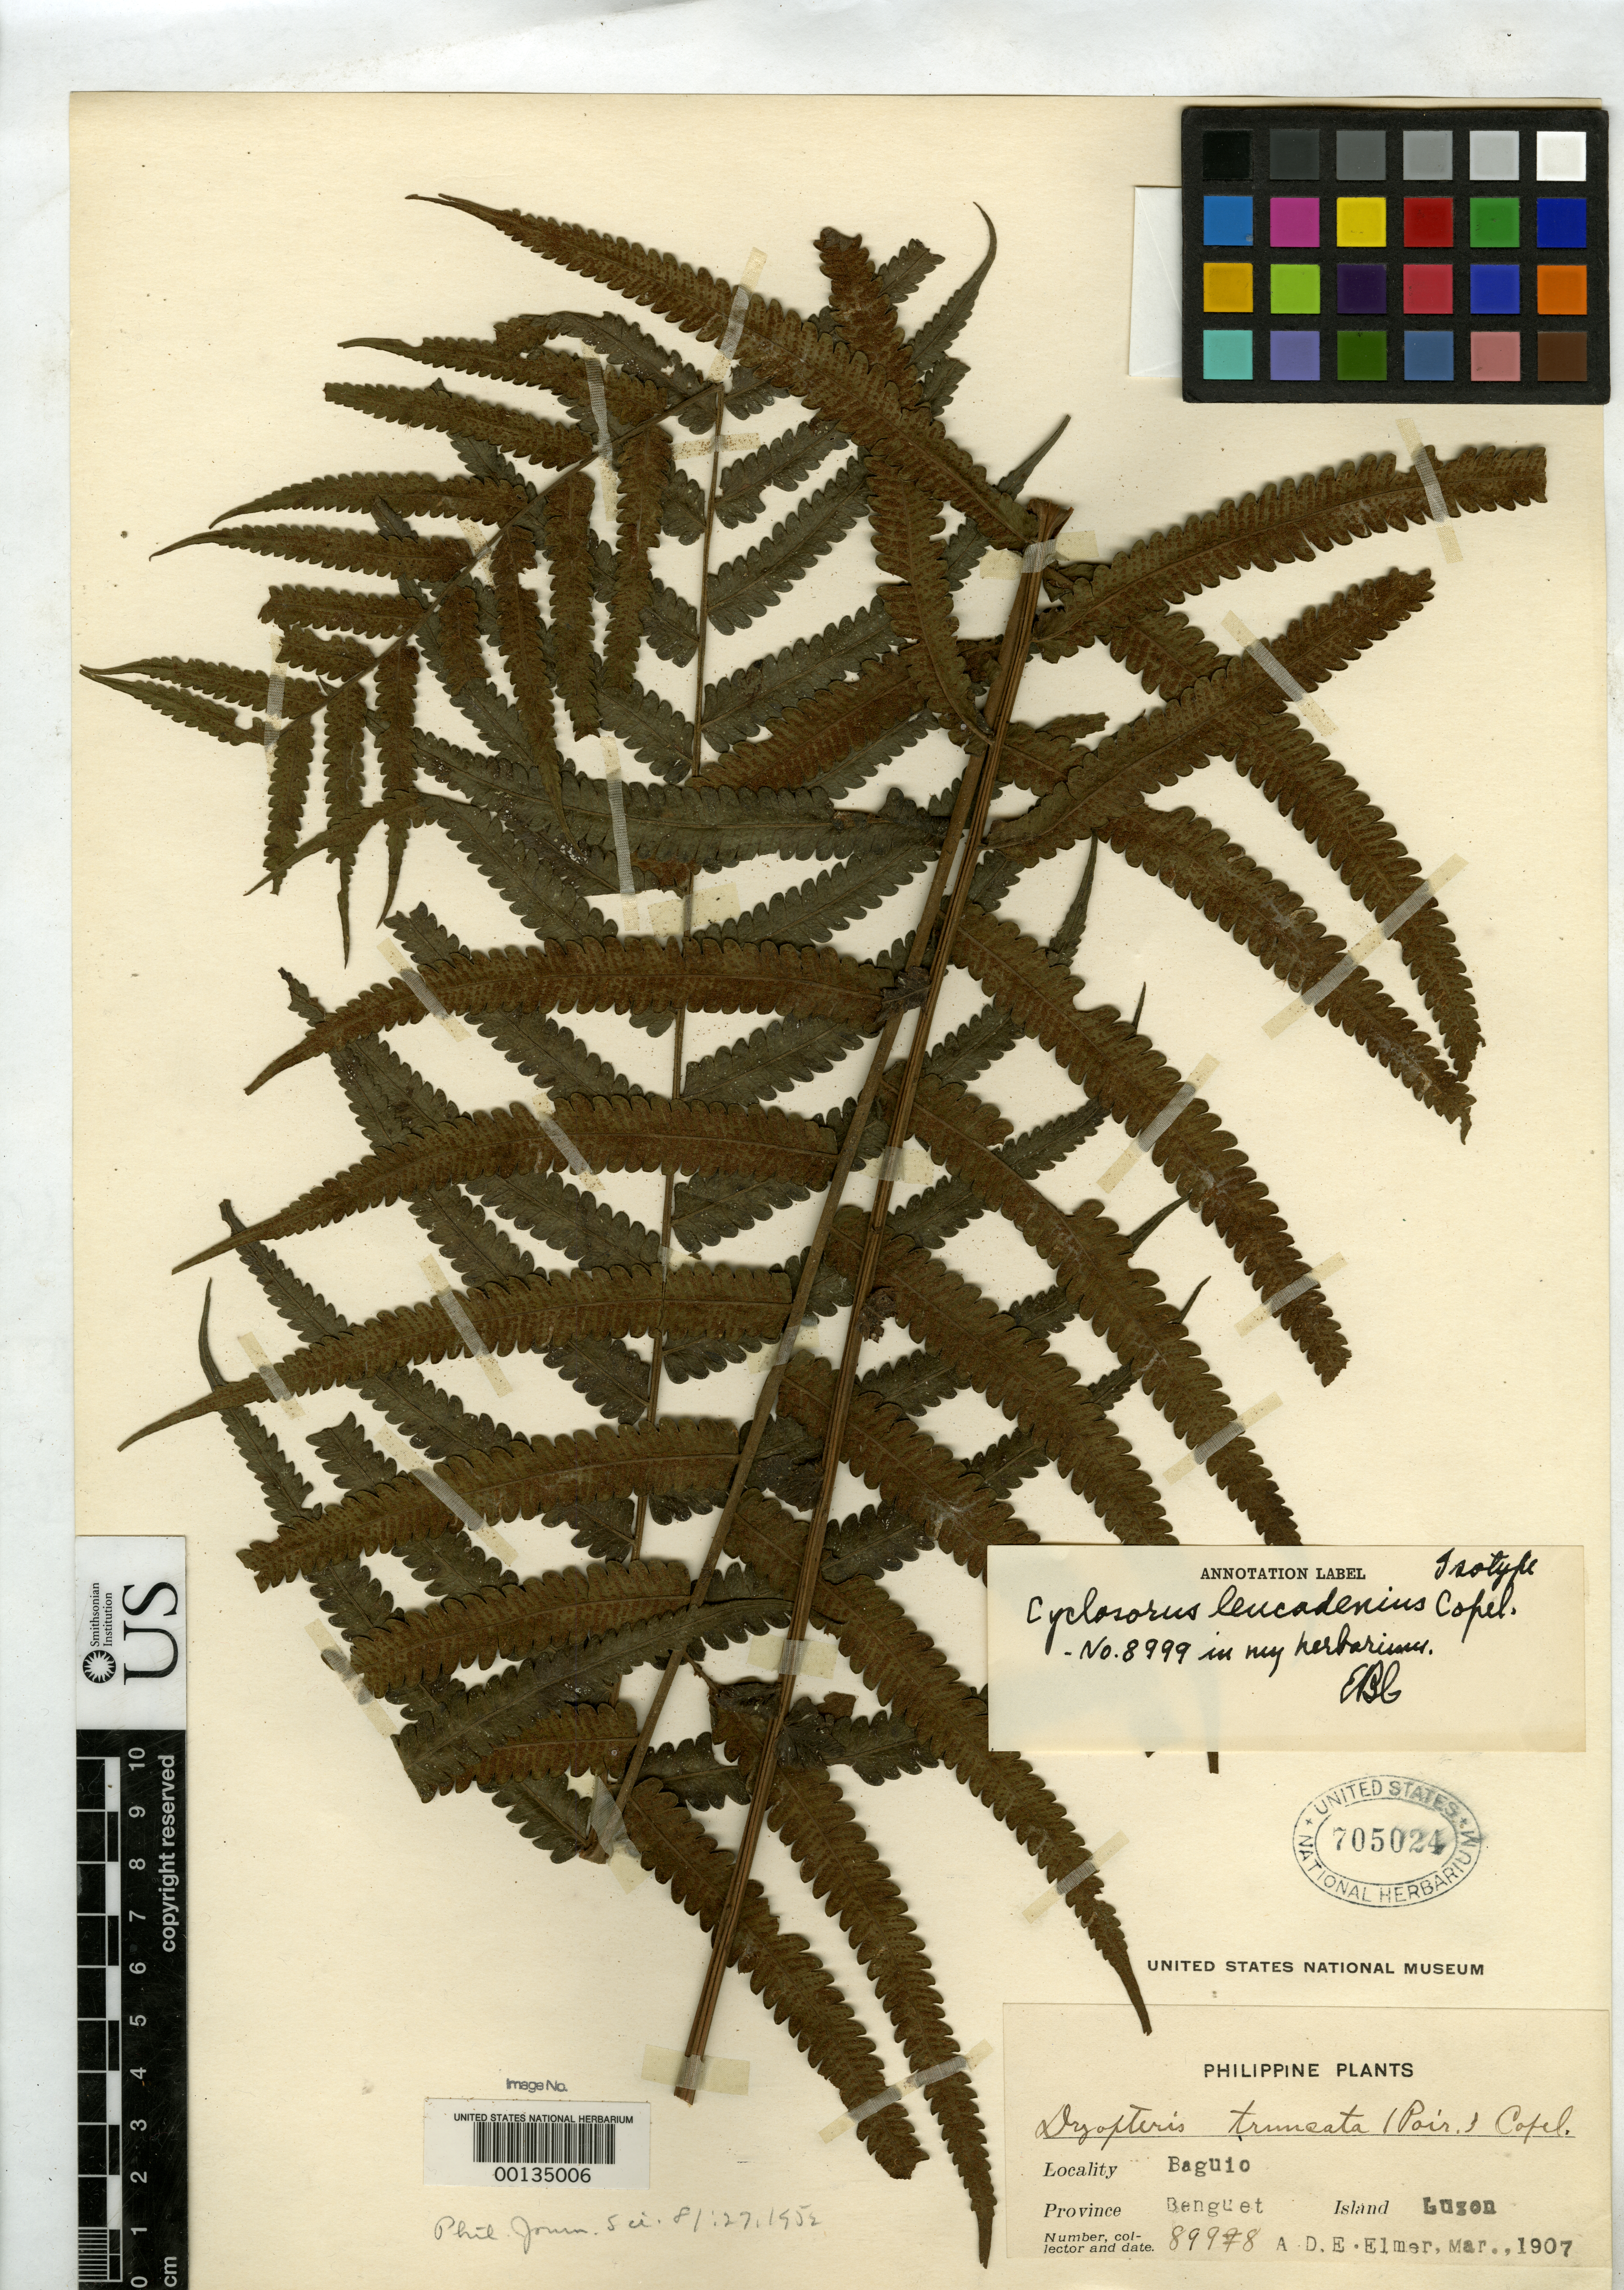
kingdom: Plantae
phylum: Tracheophyta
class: Polypodiopsida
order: Polypodiales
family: Thelypteridaceae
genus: Cyclosorus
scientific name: Cyclosorus leucadenius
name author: Copel.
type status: Isotype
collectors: A. D. E. Elmer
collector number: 8999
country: Philippines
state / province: Cordillera (Administrative Region)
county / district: Benguet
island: Luzon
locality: Baguio.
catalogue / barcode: US 705024